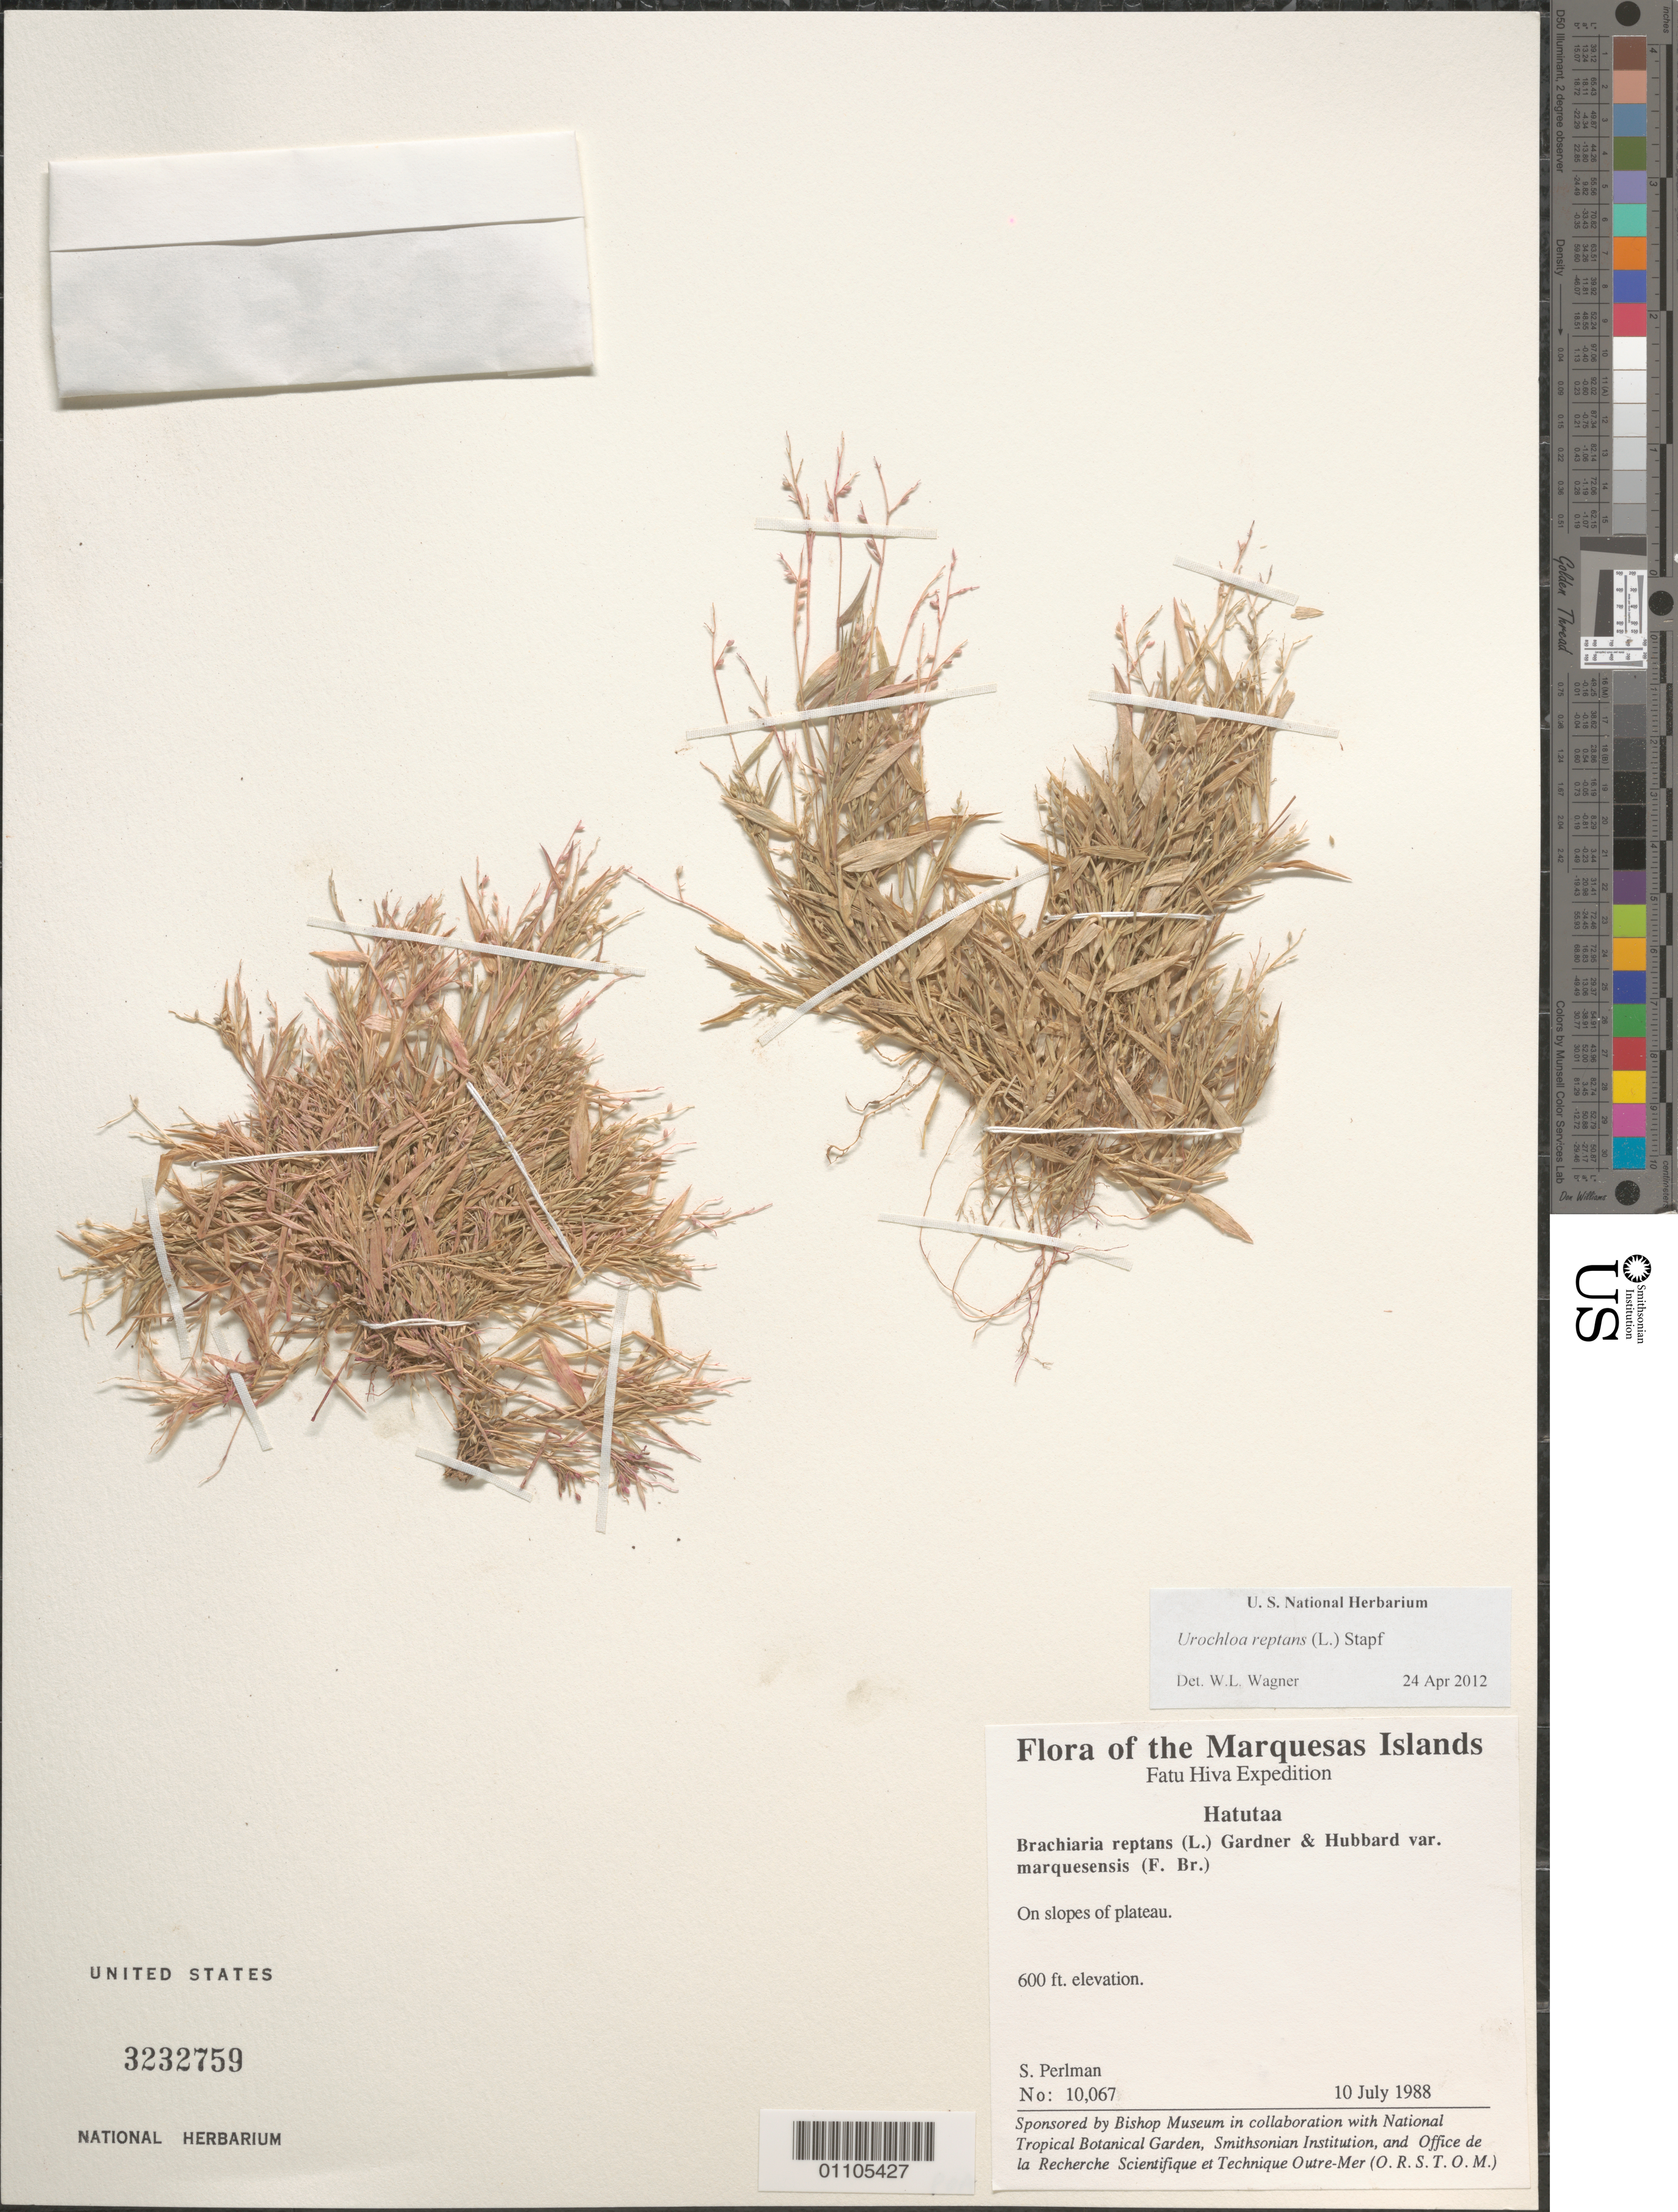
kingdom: Plantae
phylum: Tracheophyta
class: Liliopsida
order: Poales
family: Poaceae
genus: Urochloa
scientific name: Urochloa reptans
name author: (L.) Stapf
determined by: Lorence, David H.; Wagner, W. H.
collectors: S. P. Perlman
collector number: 10067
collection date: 1988-07-10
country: French Polynesia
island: Hatutaa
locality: Slopes of plateau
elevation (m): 183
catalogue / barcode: US 3232759